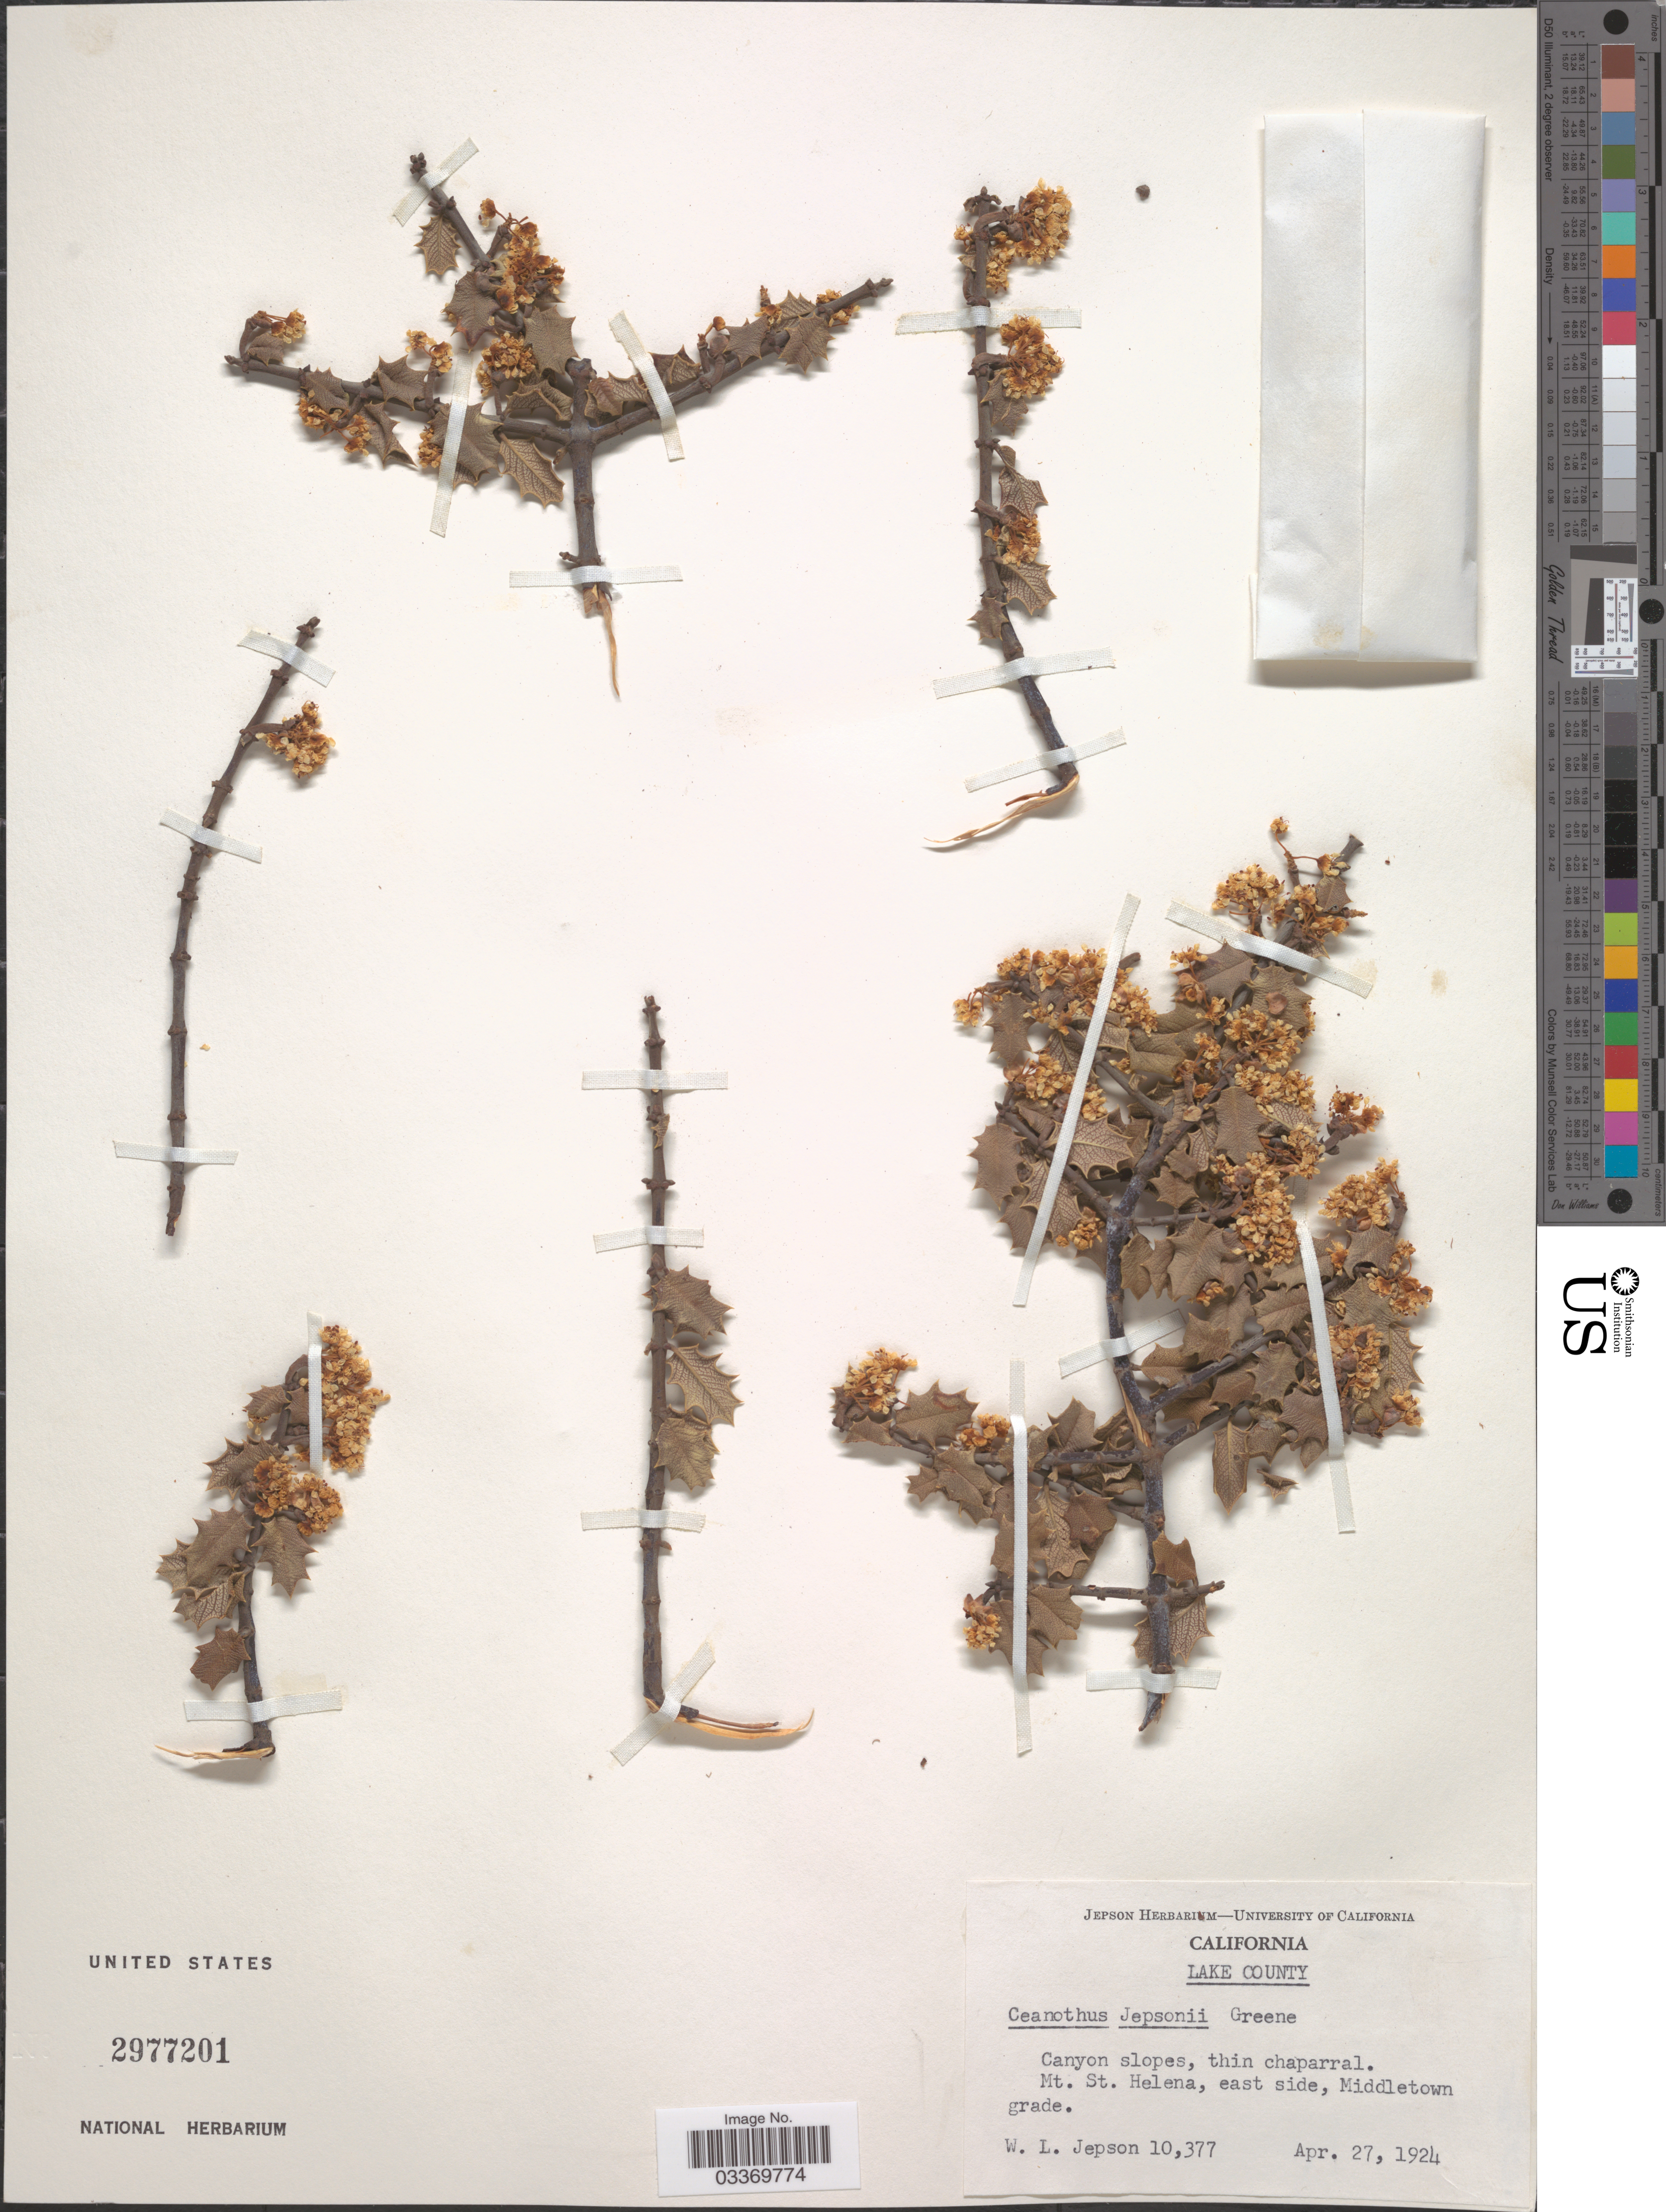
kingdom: Plantae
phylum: Tracheophyta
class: Magnoliopsida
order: Rosales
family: Rhamnaceae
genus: Ceanothus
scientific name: Ceanothus jepsonii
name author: Greene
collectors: W. L. Jepson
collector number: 10377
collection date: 1924-04-27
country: United States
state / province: California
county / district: Lake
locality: Lake County. Mt. St. Helena, east side, Middletown grade.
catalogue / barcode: US 2977201